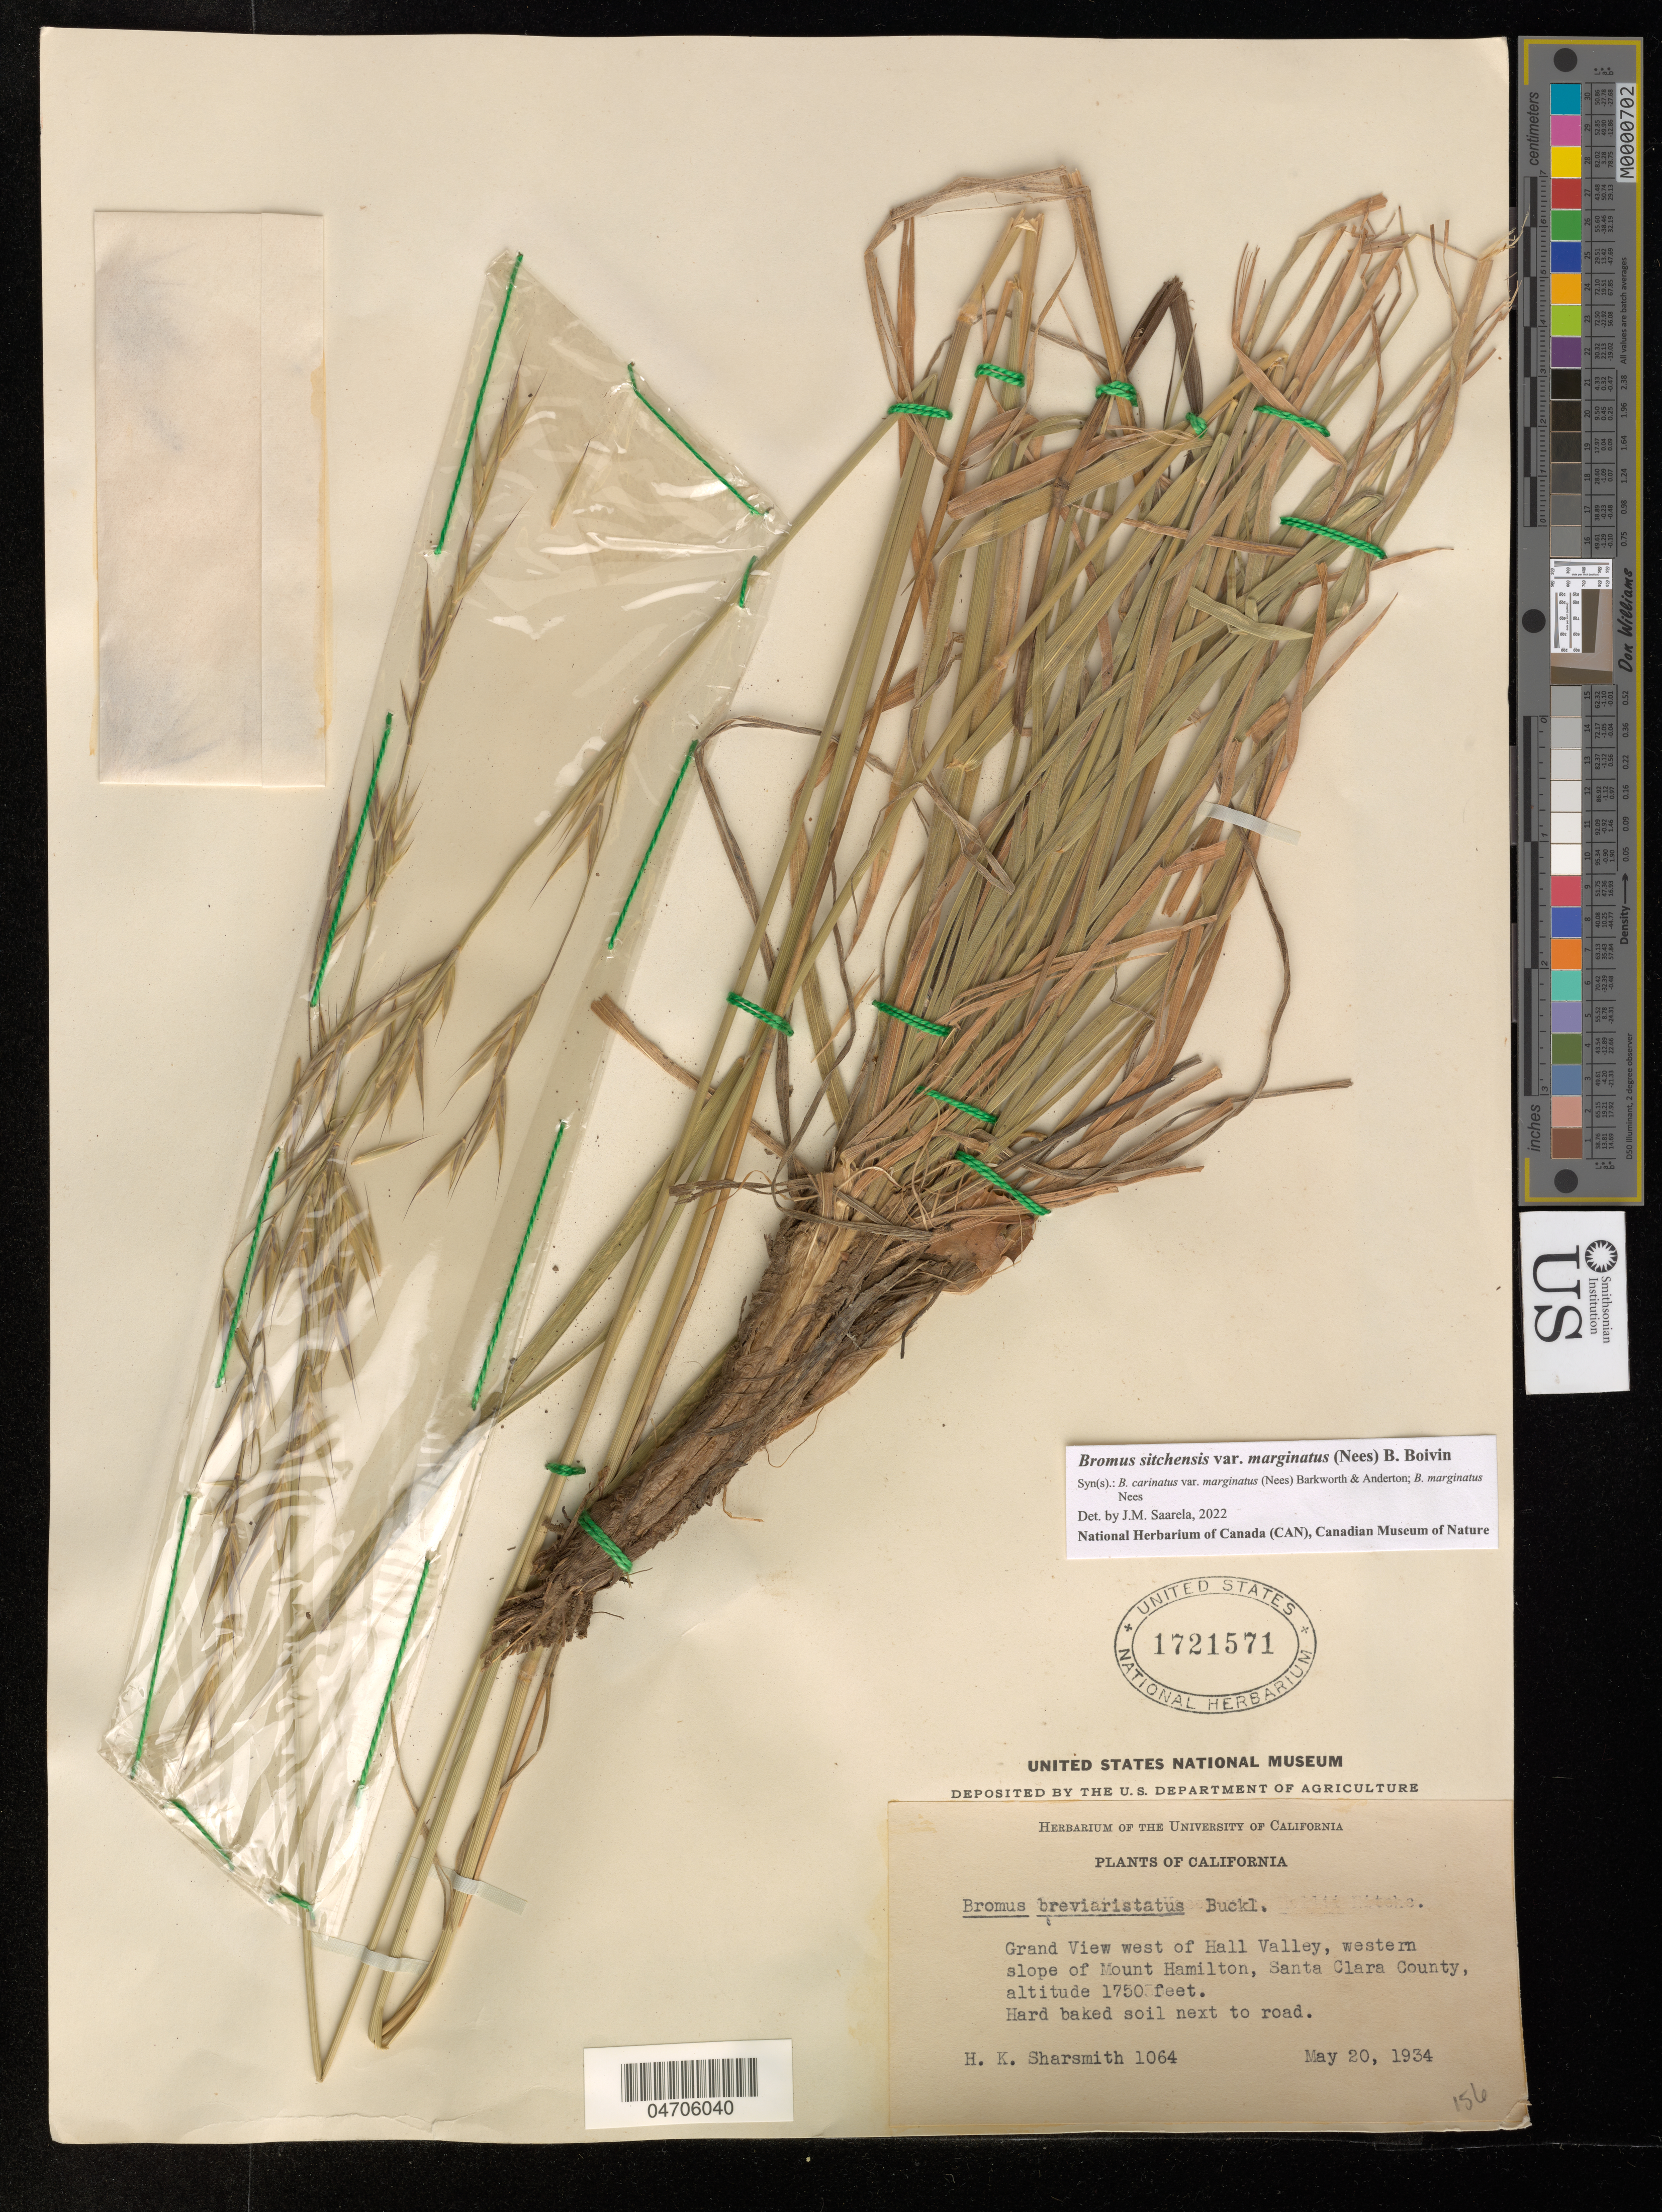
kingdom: Plantae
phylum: Tracheophyta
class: Liliopsida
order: Poales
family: Poaceae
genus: Bromus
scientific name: Bromus sitchensis var. polyanthus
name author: (Scribn. ex Shear) R.E. Brainerd & Otting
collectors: H. Sharsmith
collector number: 1064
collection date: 1934-05-20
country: United States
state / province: California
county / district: Santa Clara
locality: Grand View west of Hall Valley, western slope of Mount Hamilton, Santa Clara County.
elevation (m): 533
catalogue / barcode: US 1721571